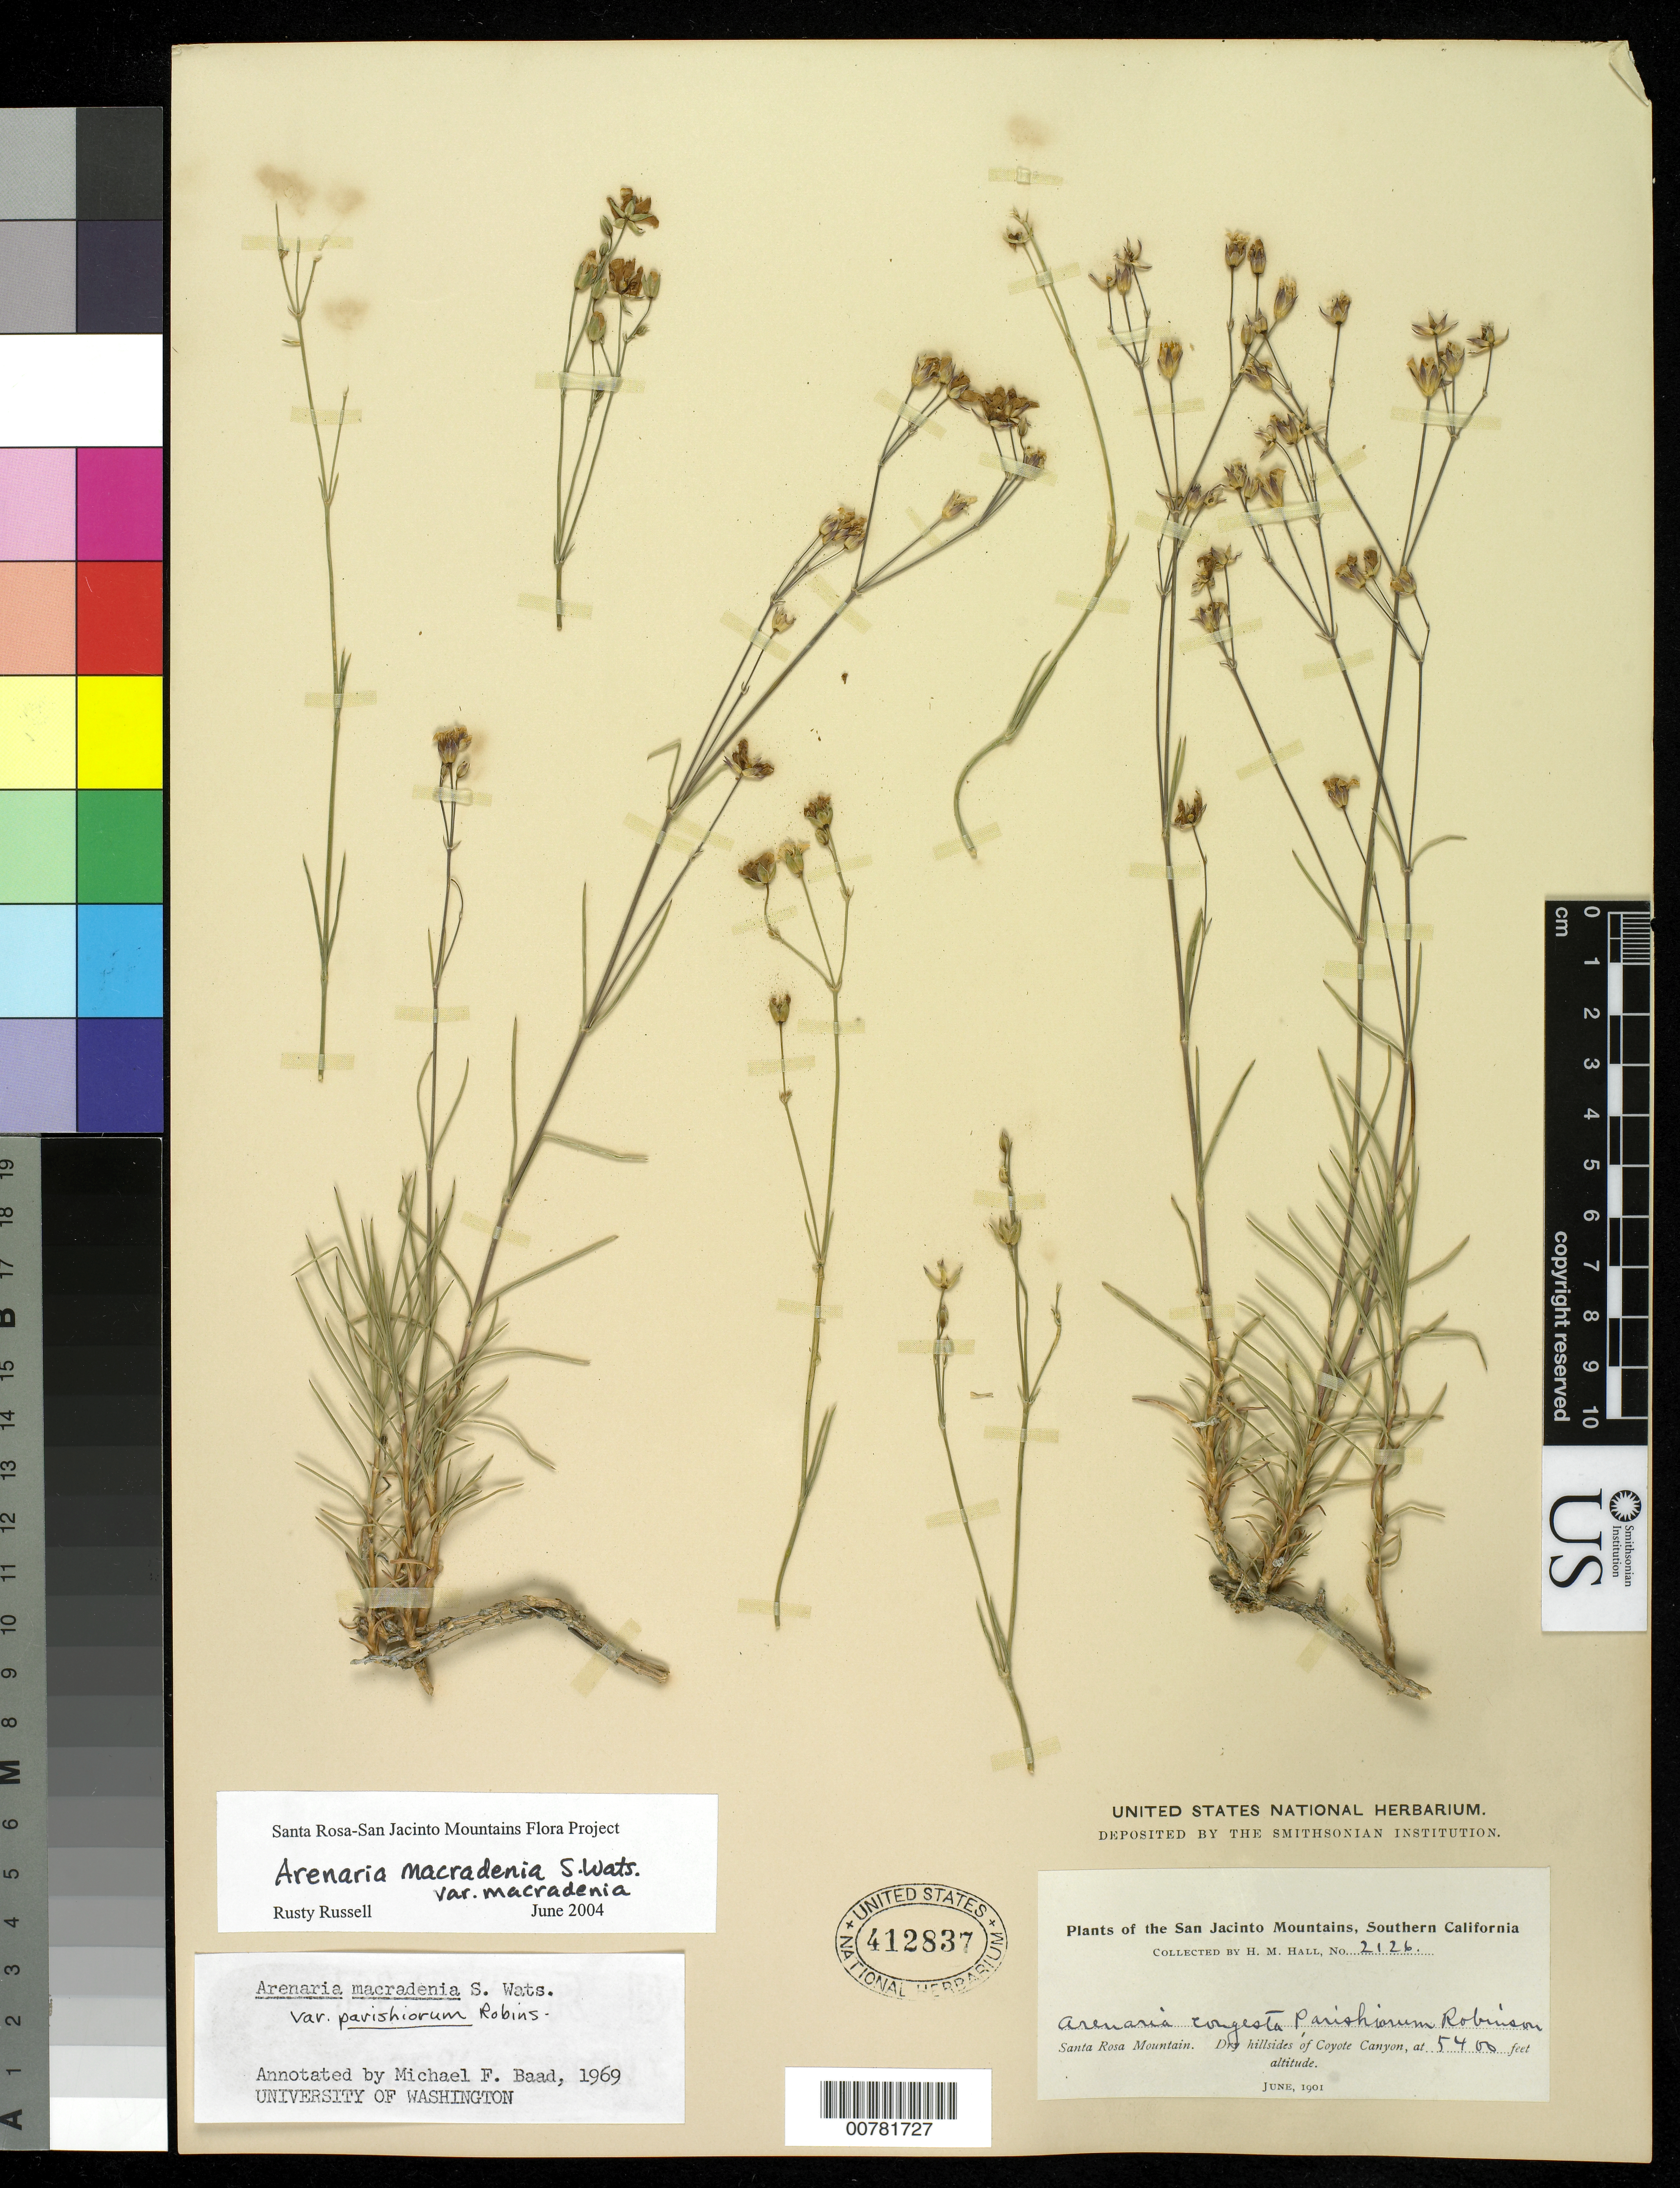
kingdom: Plantae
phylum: Tracheophyta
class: Magnoliopsida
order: Caryophyllales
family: Caryophyllaceae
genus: Eremogone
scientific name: Eremogone macradenia var. macradenia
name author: (S. Watson) Ikonn.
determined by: U.S. National Herbarium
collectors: H. M. Hall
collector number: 2126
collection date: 1901-06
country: United States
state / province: California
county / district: Riverside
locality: The San Jacinto Mountains. Southern California. Santa Rosa Mountain. Coyote Canyon.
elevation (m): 1646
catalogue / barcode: US 412837